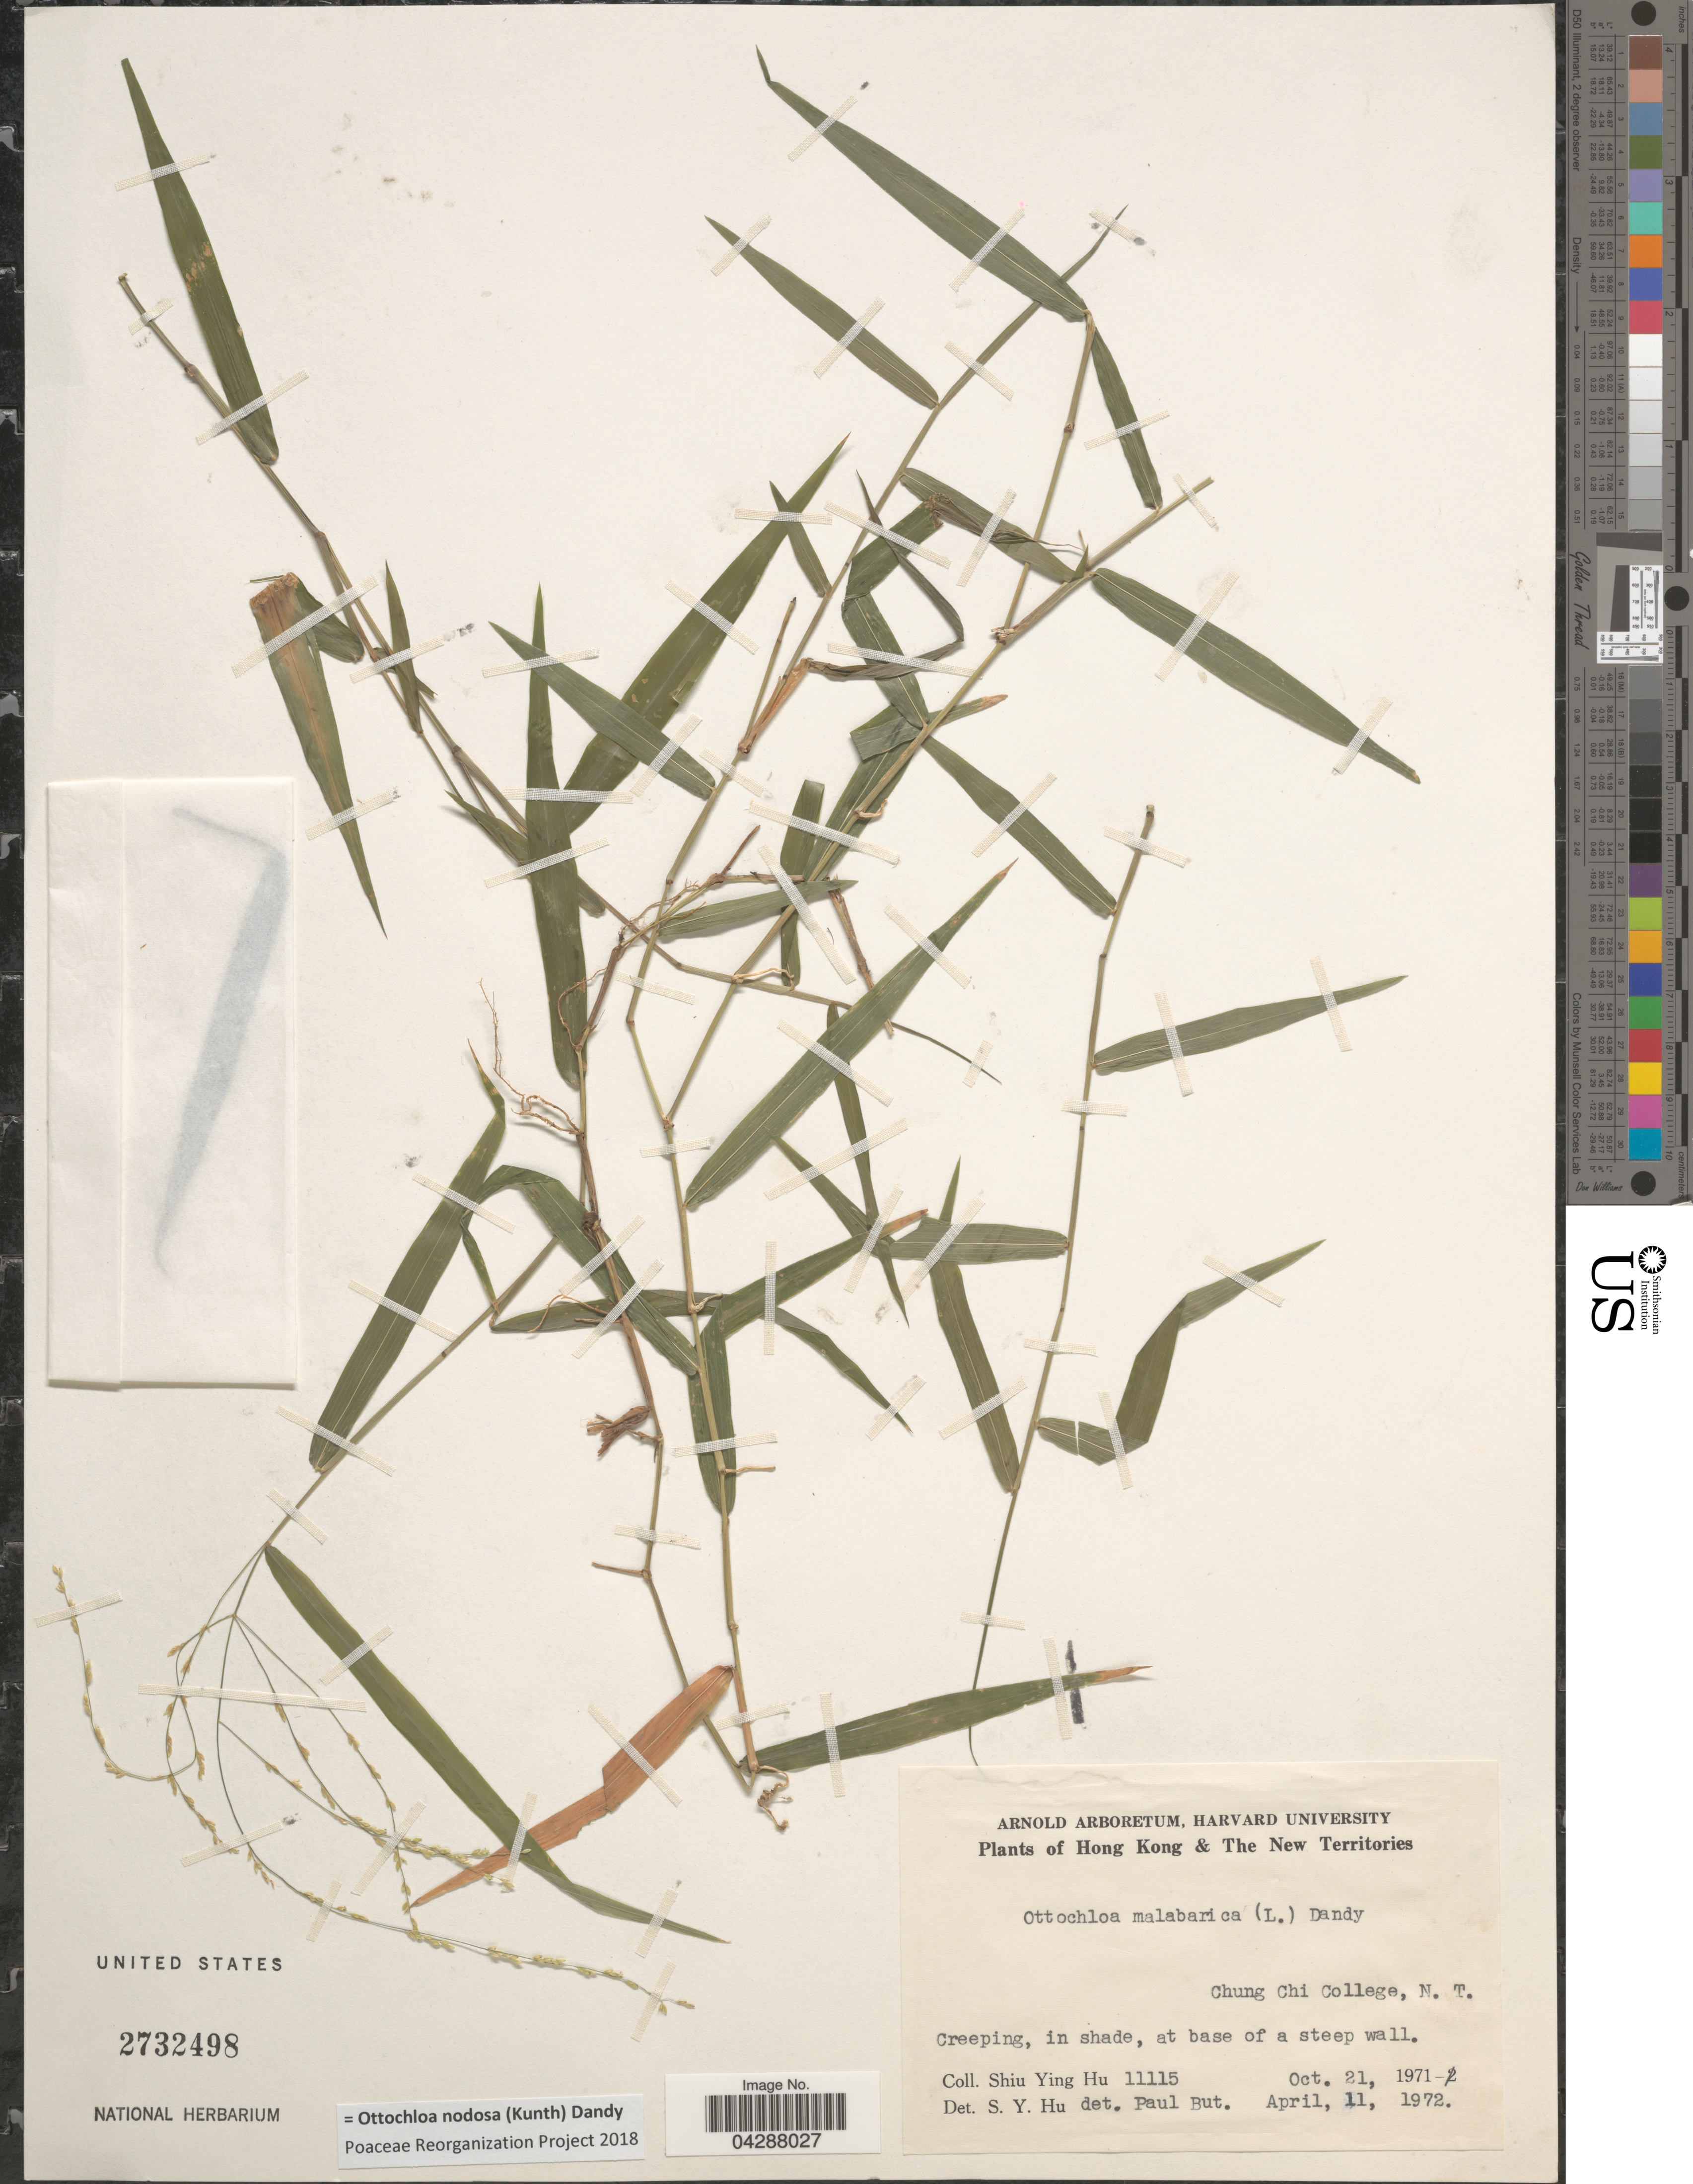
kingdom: Plantae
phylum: Tracheophyta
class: Liliopsida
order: Poales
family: Poaceae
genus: Ottochloa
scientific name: Ottochloa nodosa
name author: (Kunth) Dandy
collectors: S. Y. Hu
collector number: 11115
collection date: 1971-10-21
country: China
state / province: Hong Kong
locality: The New Territories. Chung Chi College, N. T.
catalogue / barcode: US 2732498